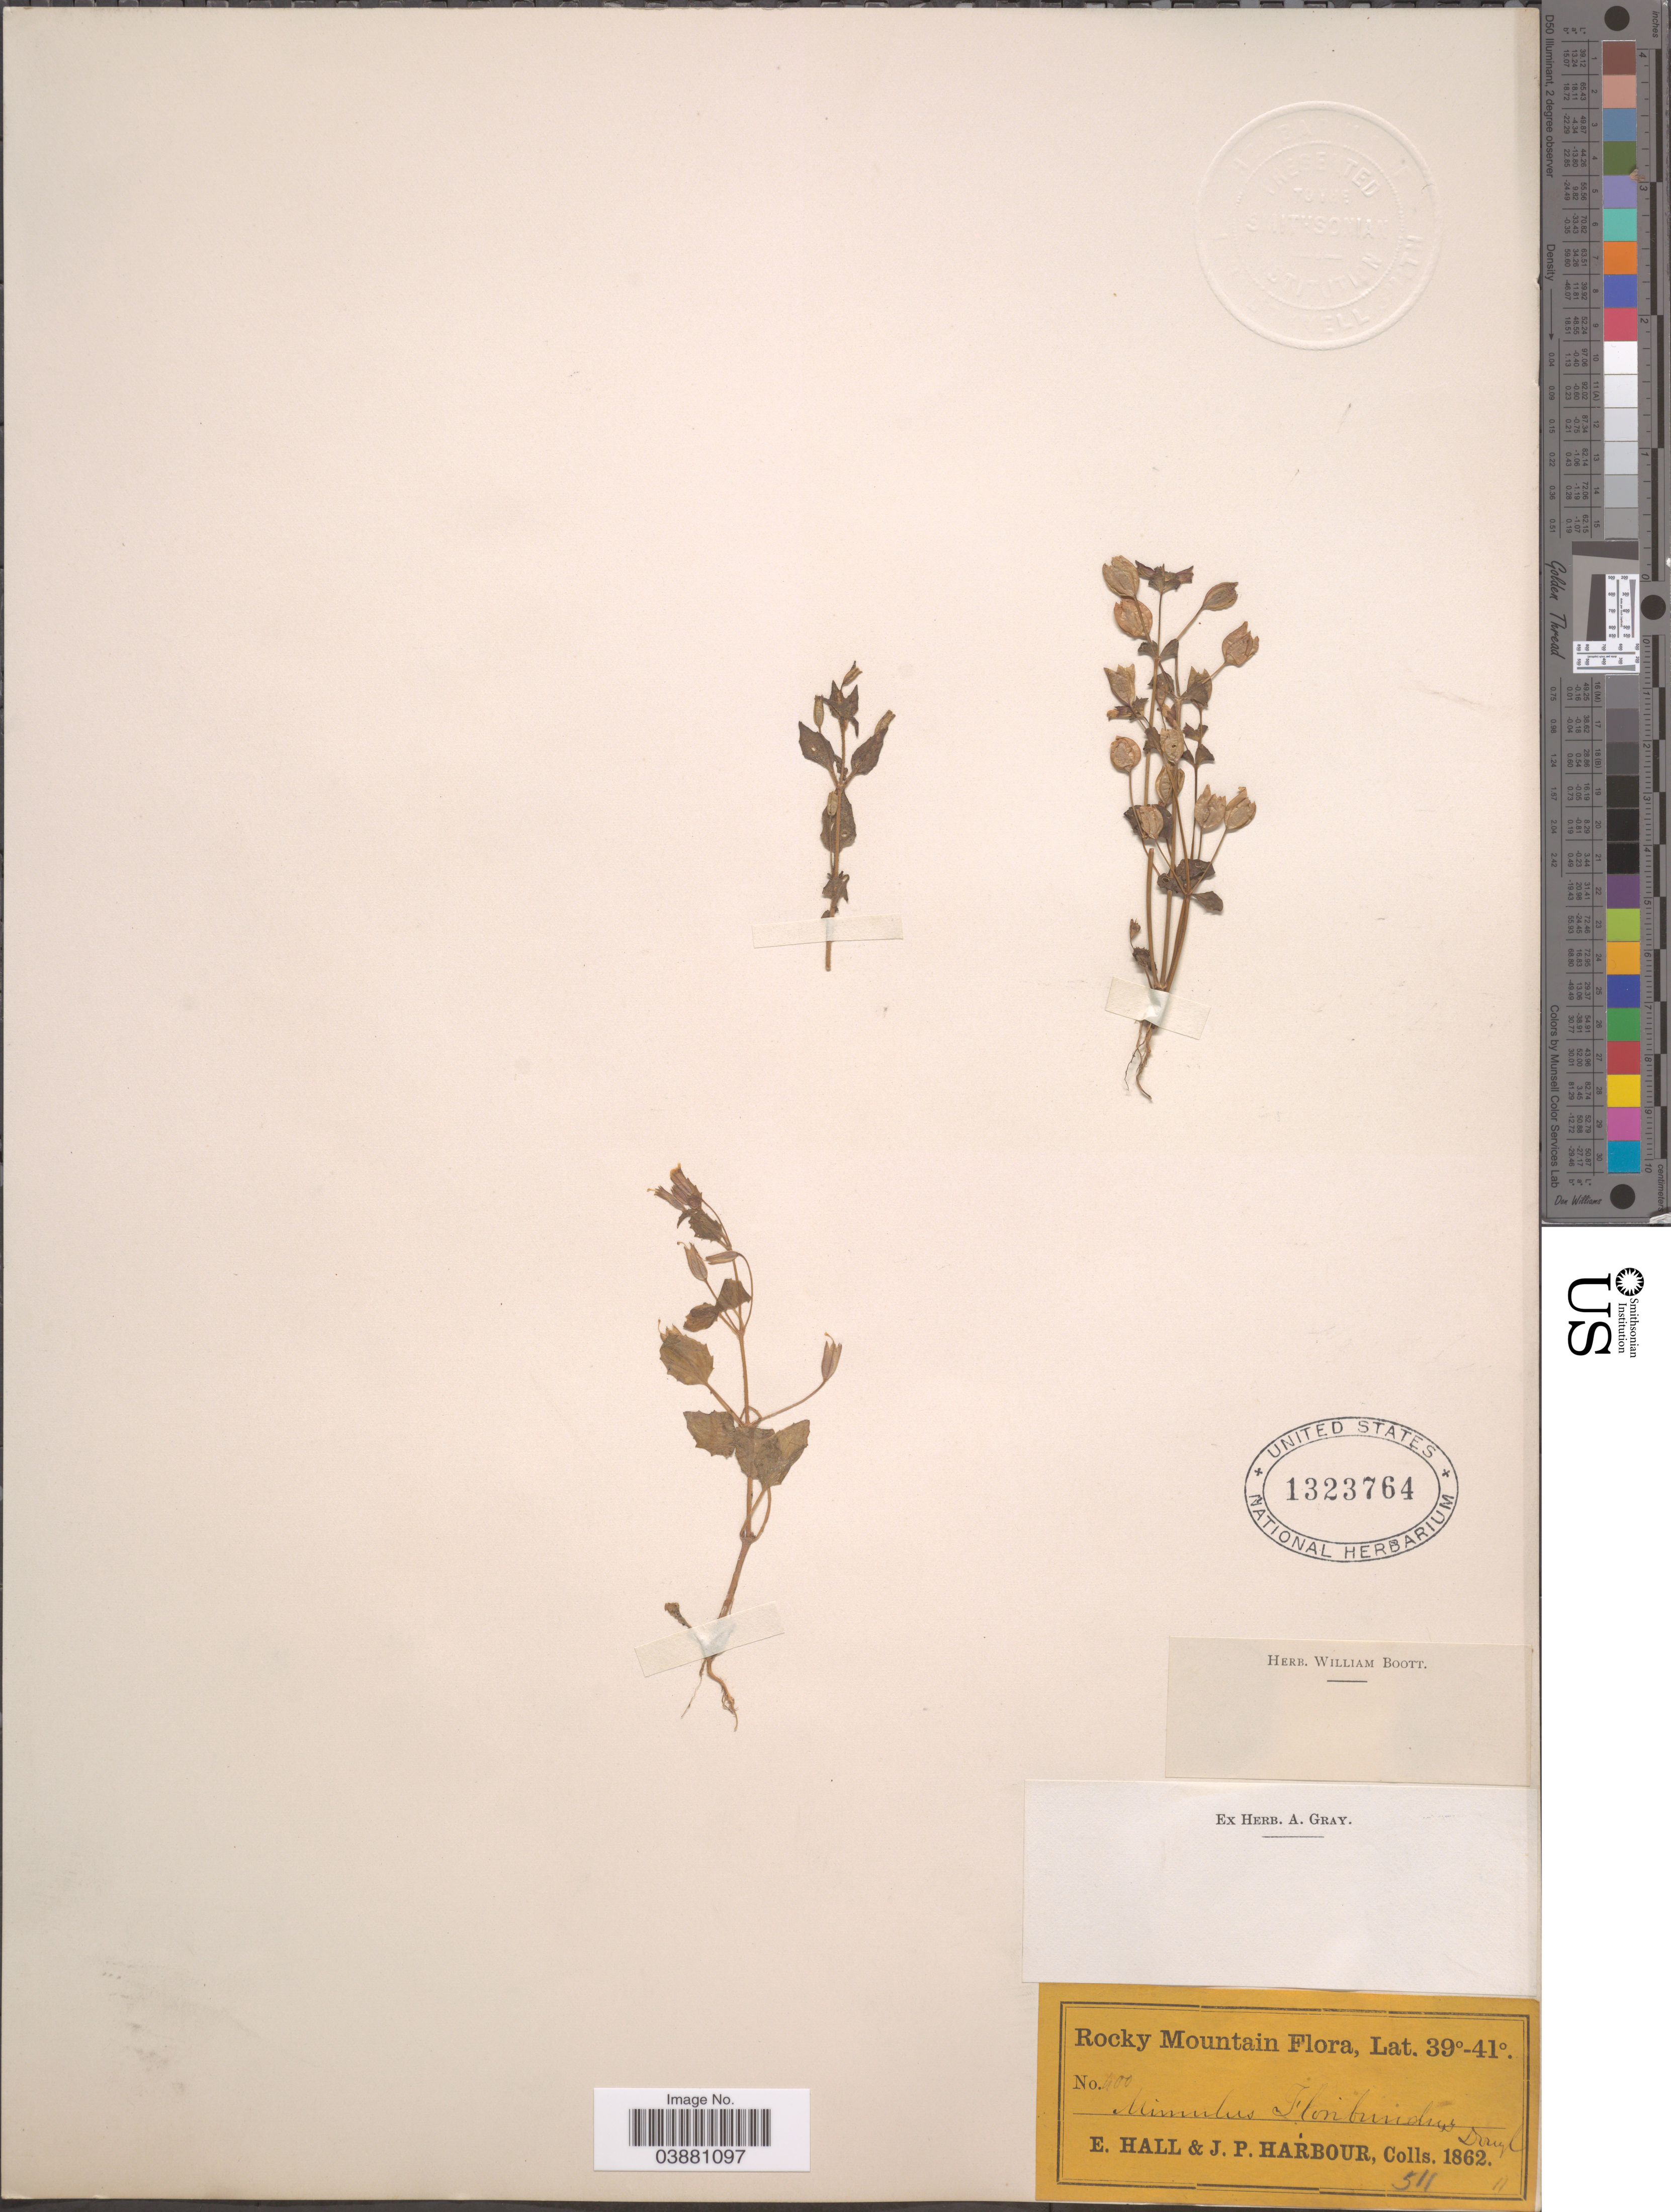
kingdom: Plantae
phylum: Tracheophyta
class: Magnoliopsida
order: Lamiales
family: Phrymaceae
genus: Mimulus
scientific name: Mimulus floribundus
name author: Douglas ex Lindl.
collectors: E. Hall & J. Harbour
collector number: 400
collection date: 1862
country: United States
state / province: Colorado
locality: Rocky Mountain.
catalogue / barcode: US 1323764